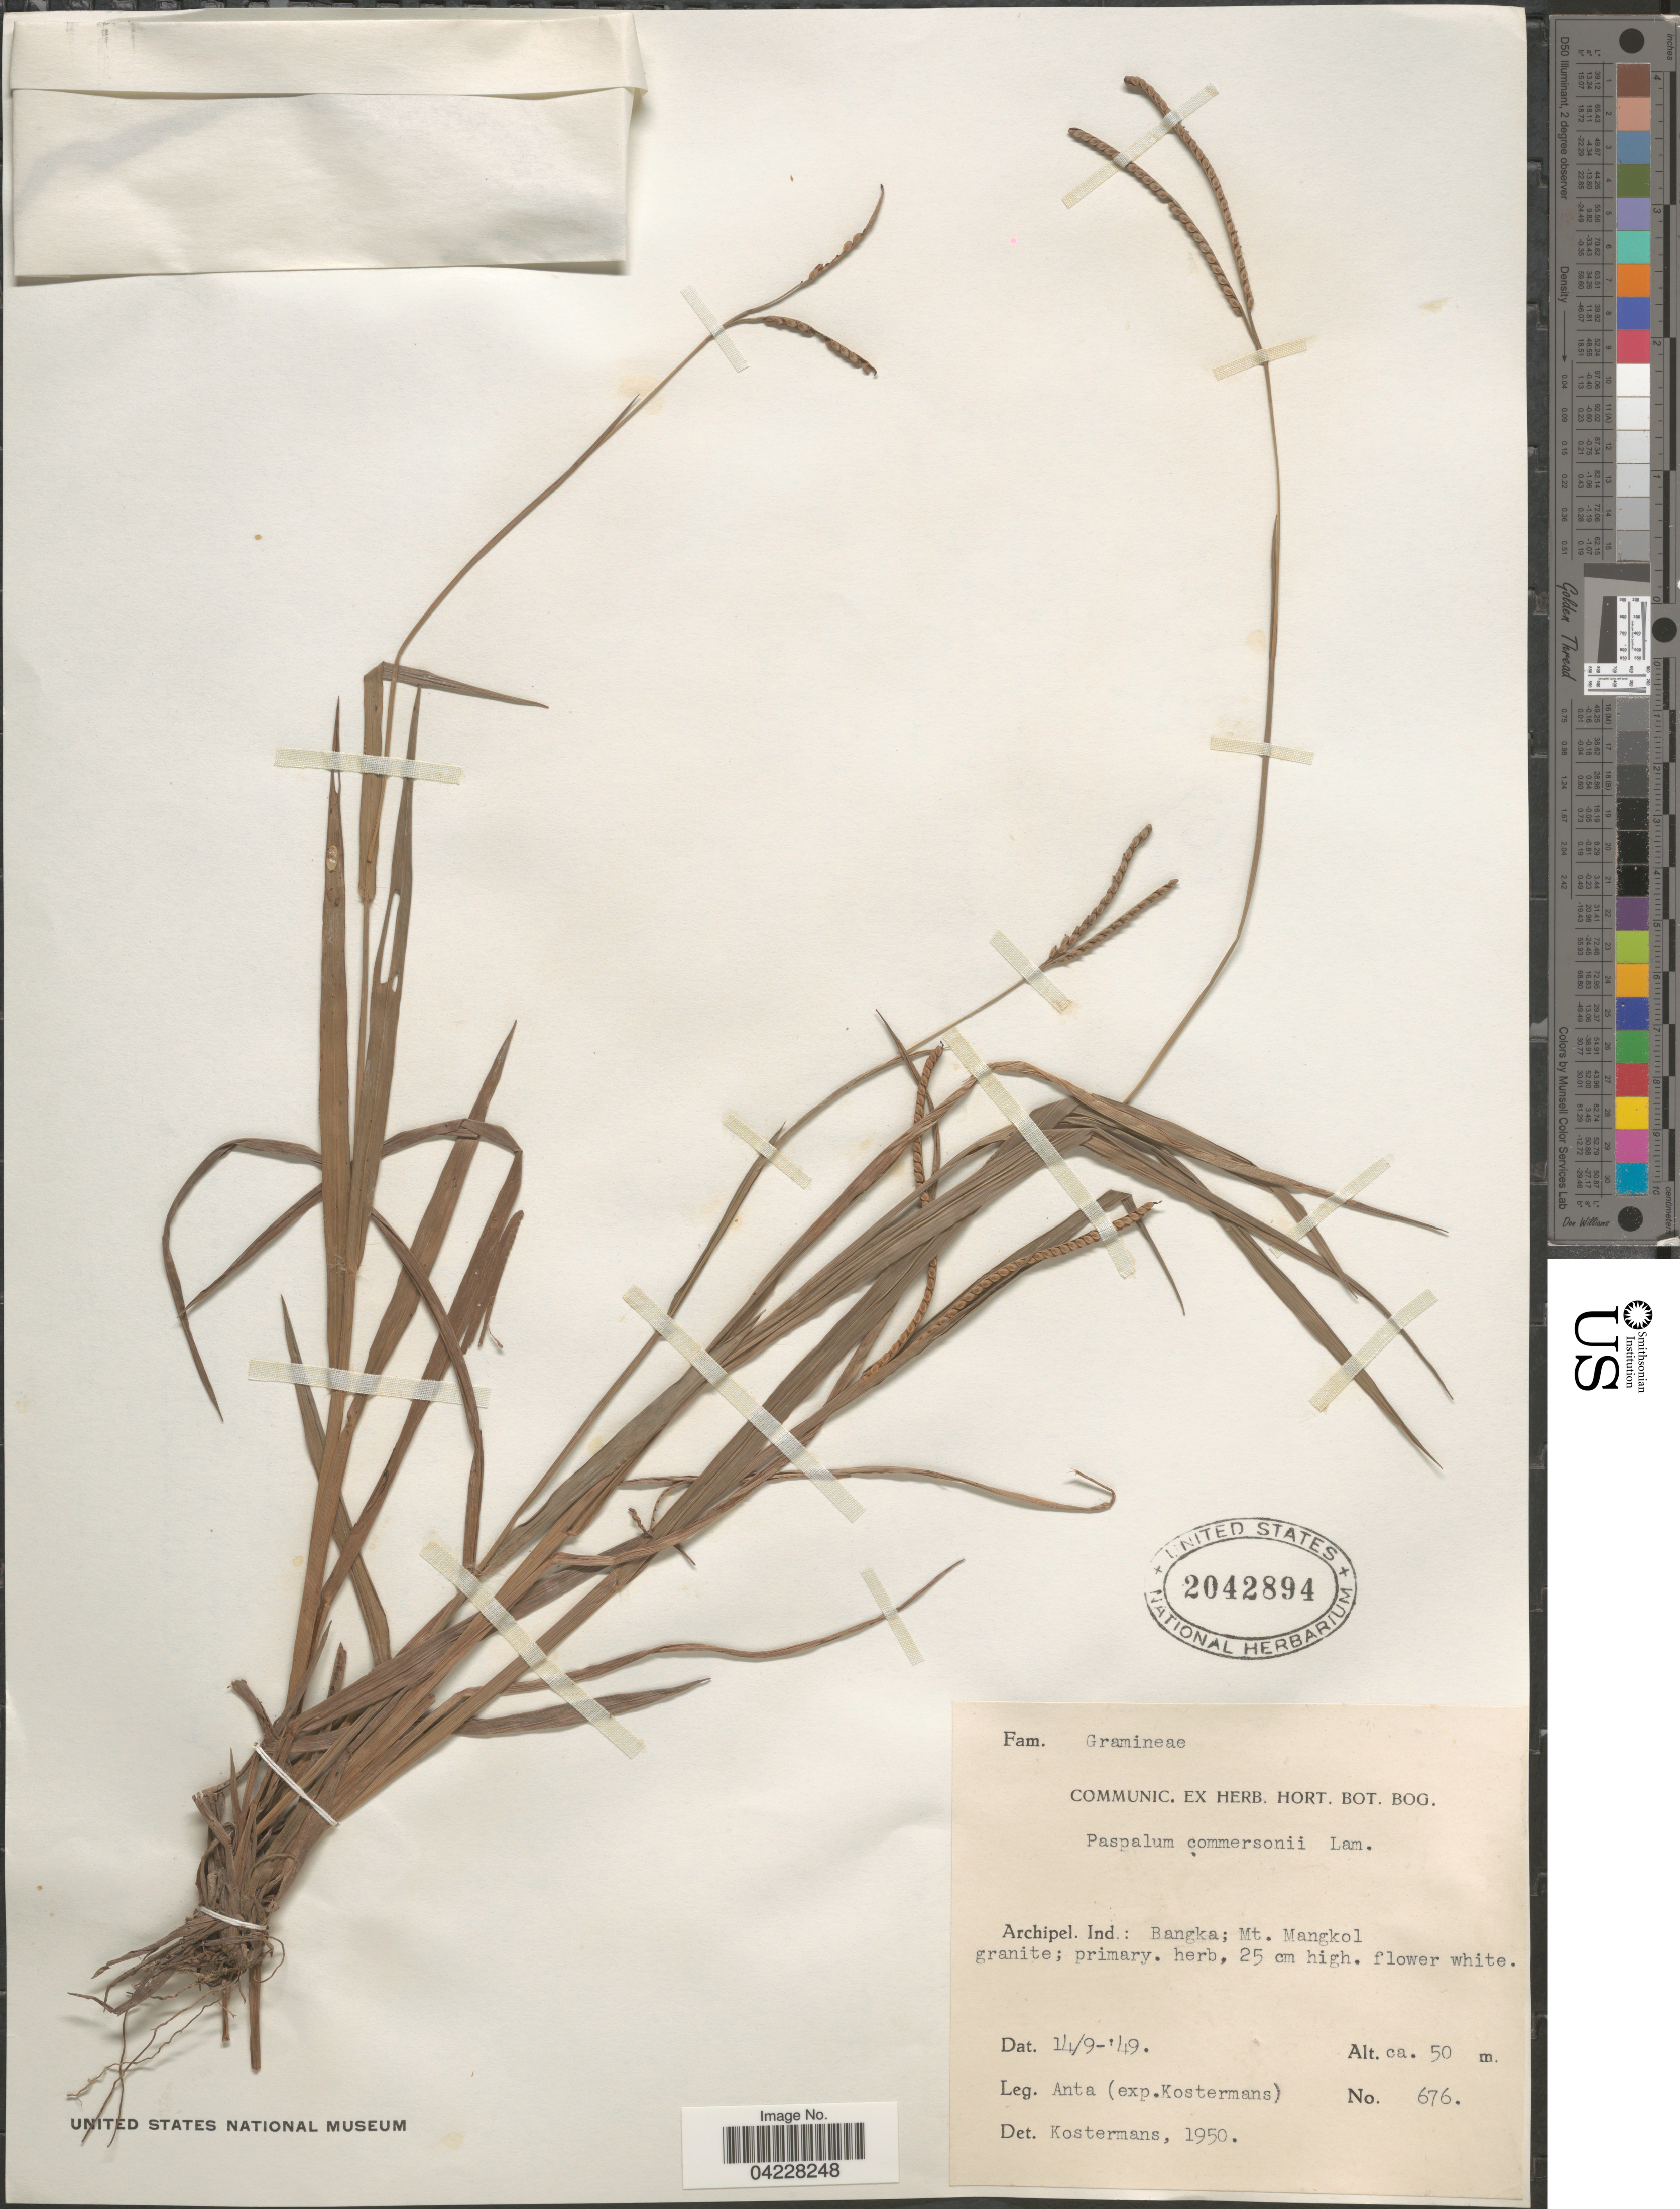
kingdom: Plantae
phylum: Tracheophyta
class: Liliopsida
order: Poales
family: Poaceae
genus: Paspalum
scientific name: Paspalum scrobiculatum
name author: L.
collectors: Anta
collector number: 676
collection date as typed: Transcribed d/m/y: 14/9/49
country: Indonesia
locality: Archipel. Ind.: Bangka; Mt. Mangkol.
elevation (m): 50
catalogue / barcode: US 2042894